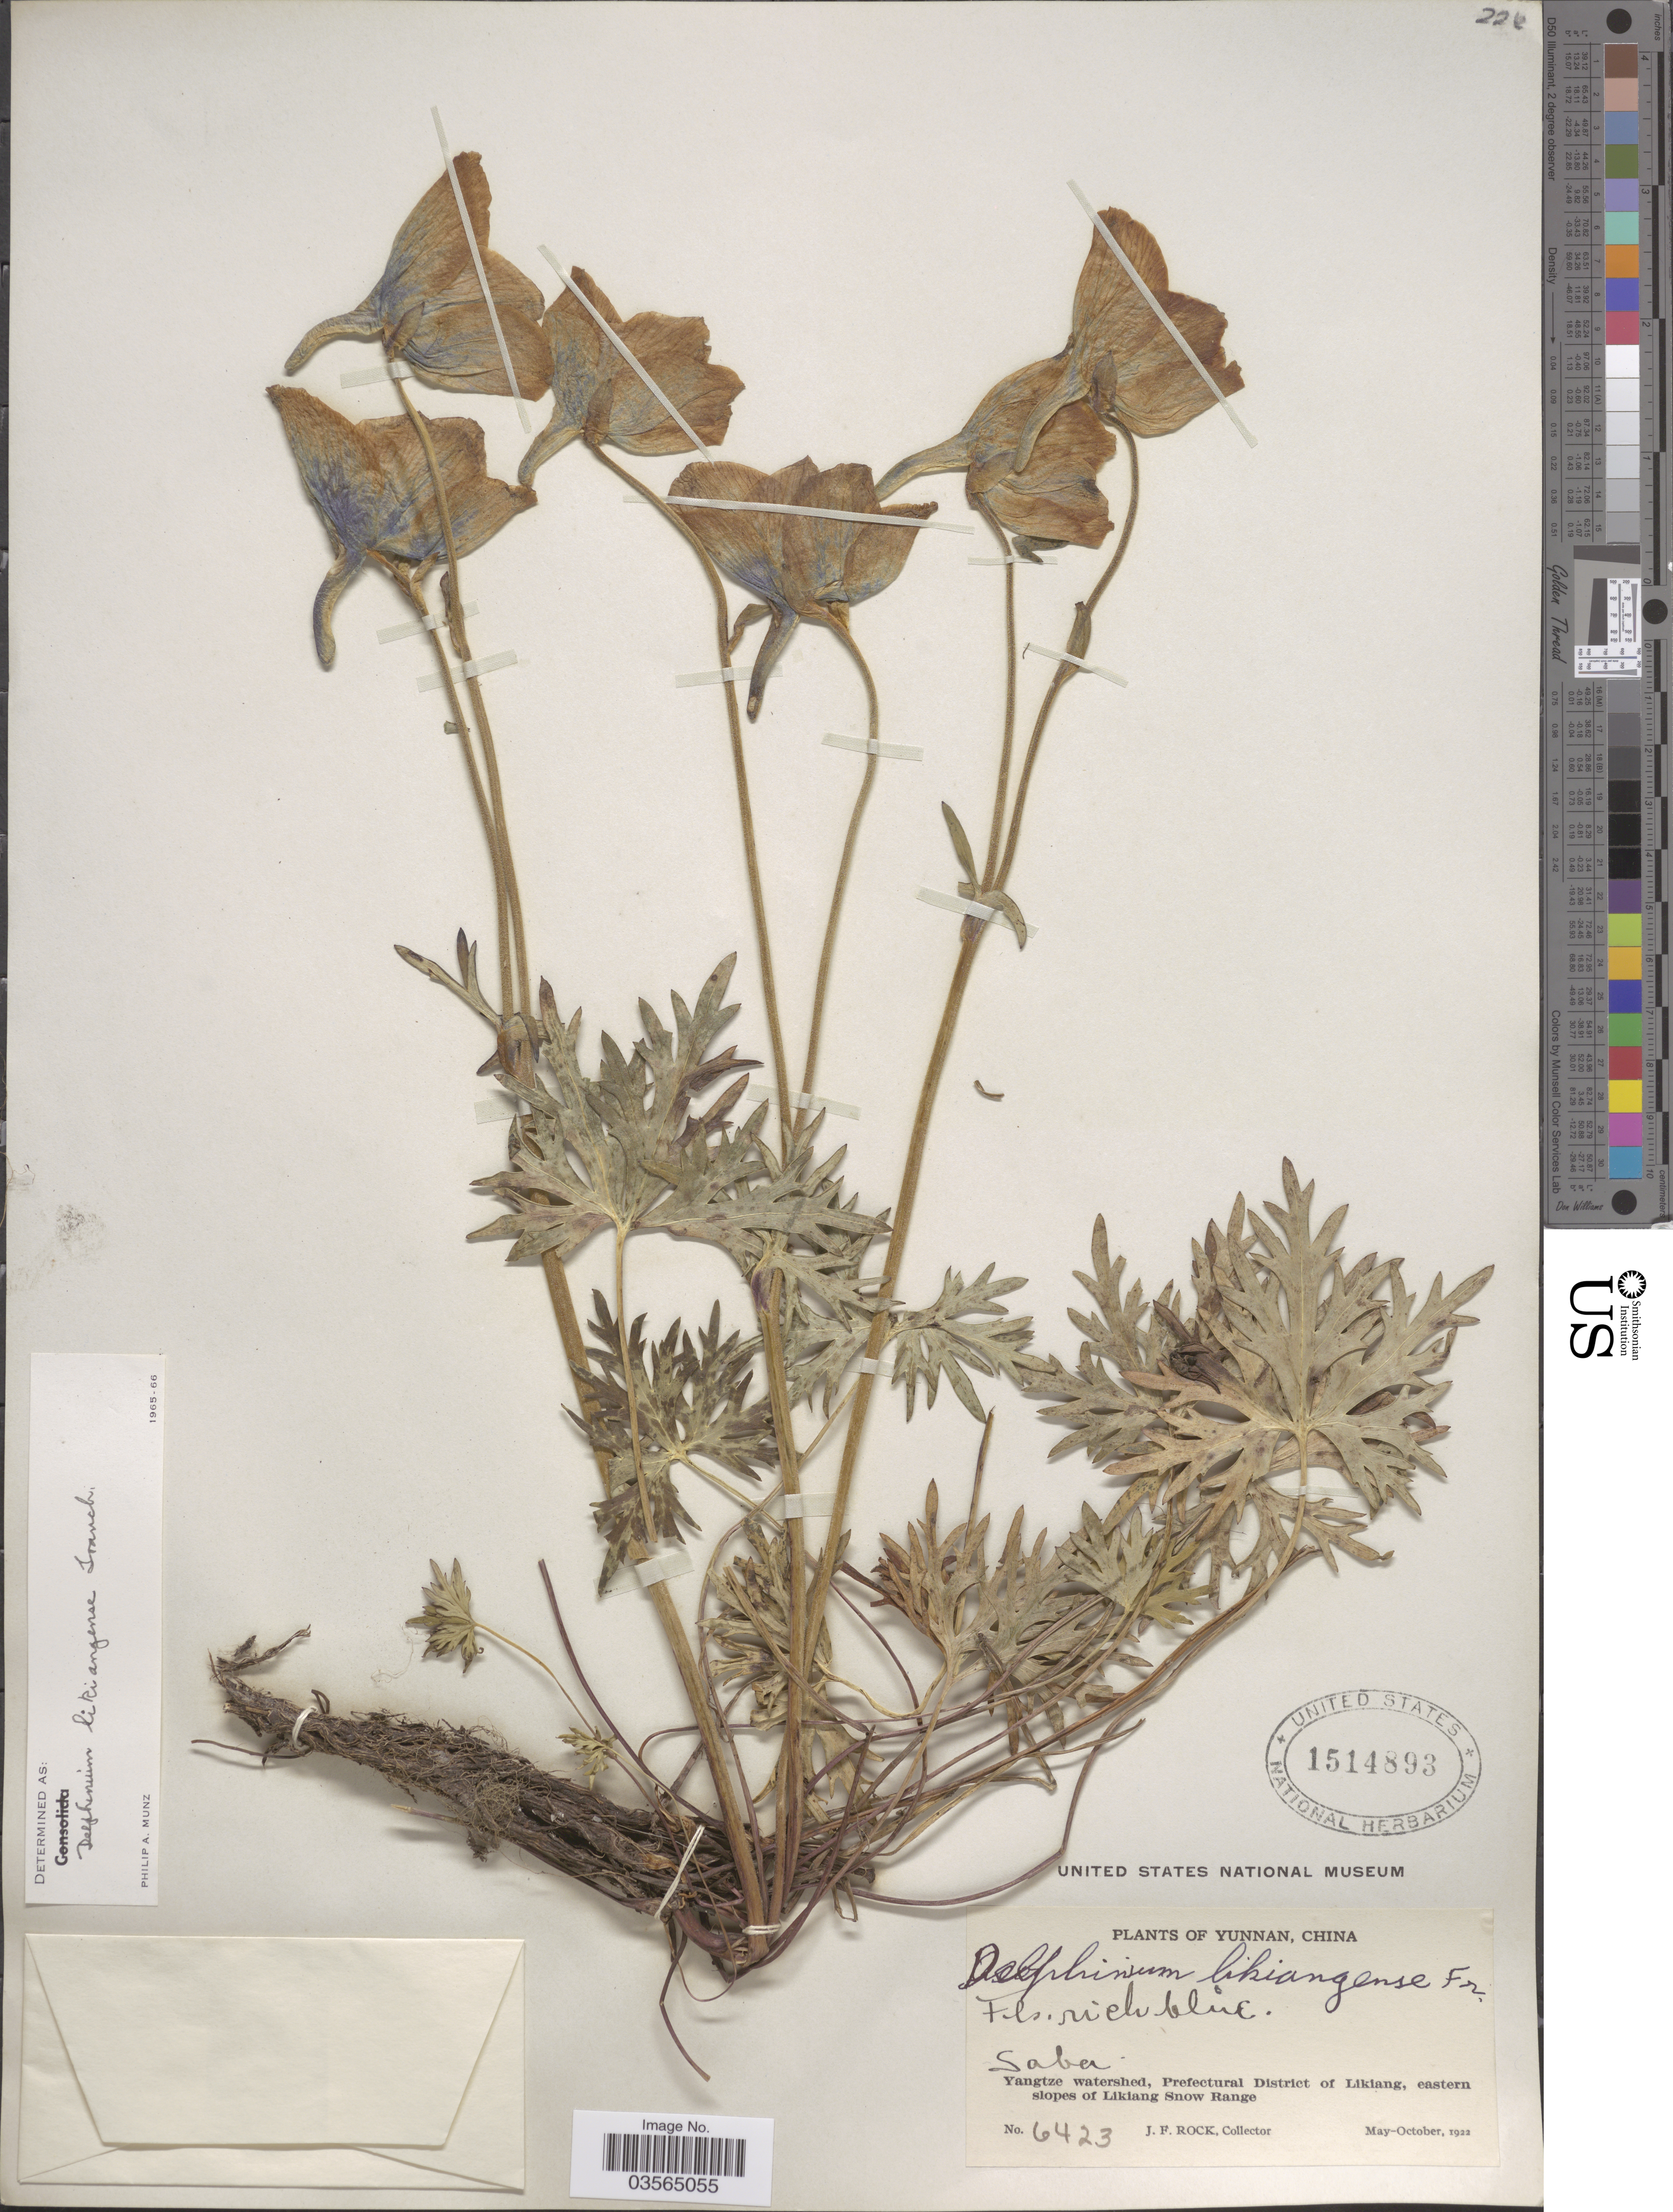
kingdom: Plantae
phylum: Tracheophyta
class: Magnoliopsida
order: Ranunculales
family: Ranunculaceae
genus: Delphinium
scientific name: Delphinium likiangense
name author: Franch.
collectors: J. Rock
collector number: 6423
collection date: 1922-05/1922-10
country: China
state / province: Yunnan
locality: Saba. Yangtze watershed, Prefectural District of Likiang, eastern slopes of Likiang Snow Range.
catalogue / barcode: US 1514893